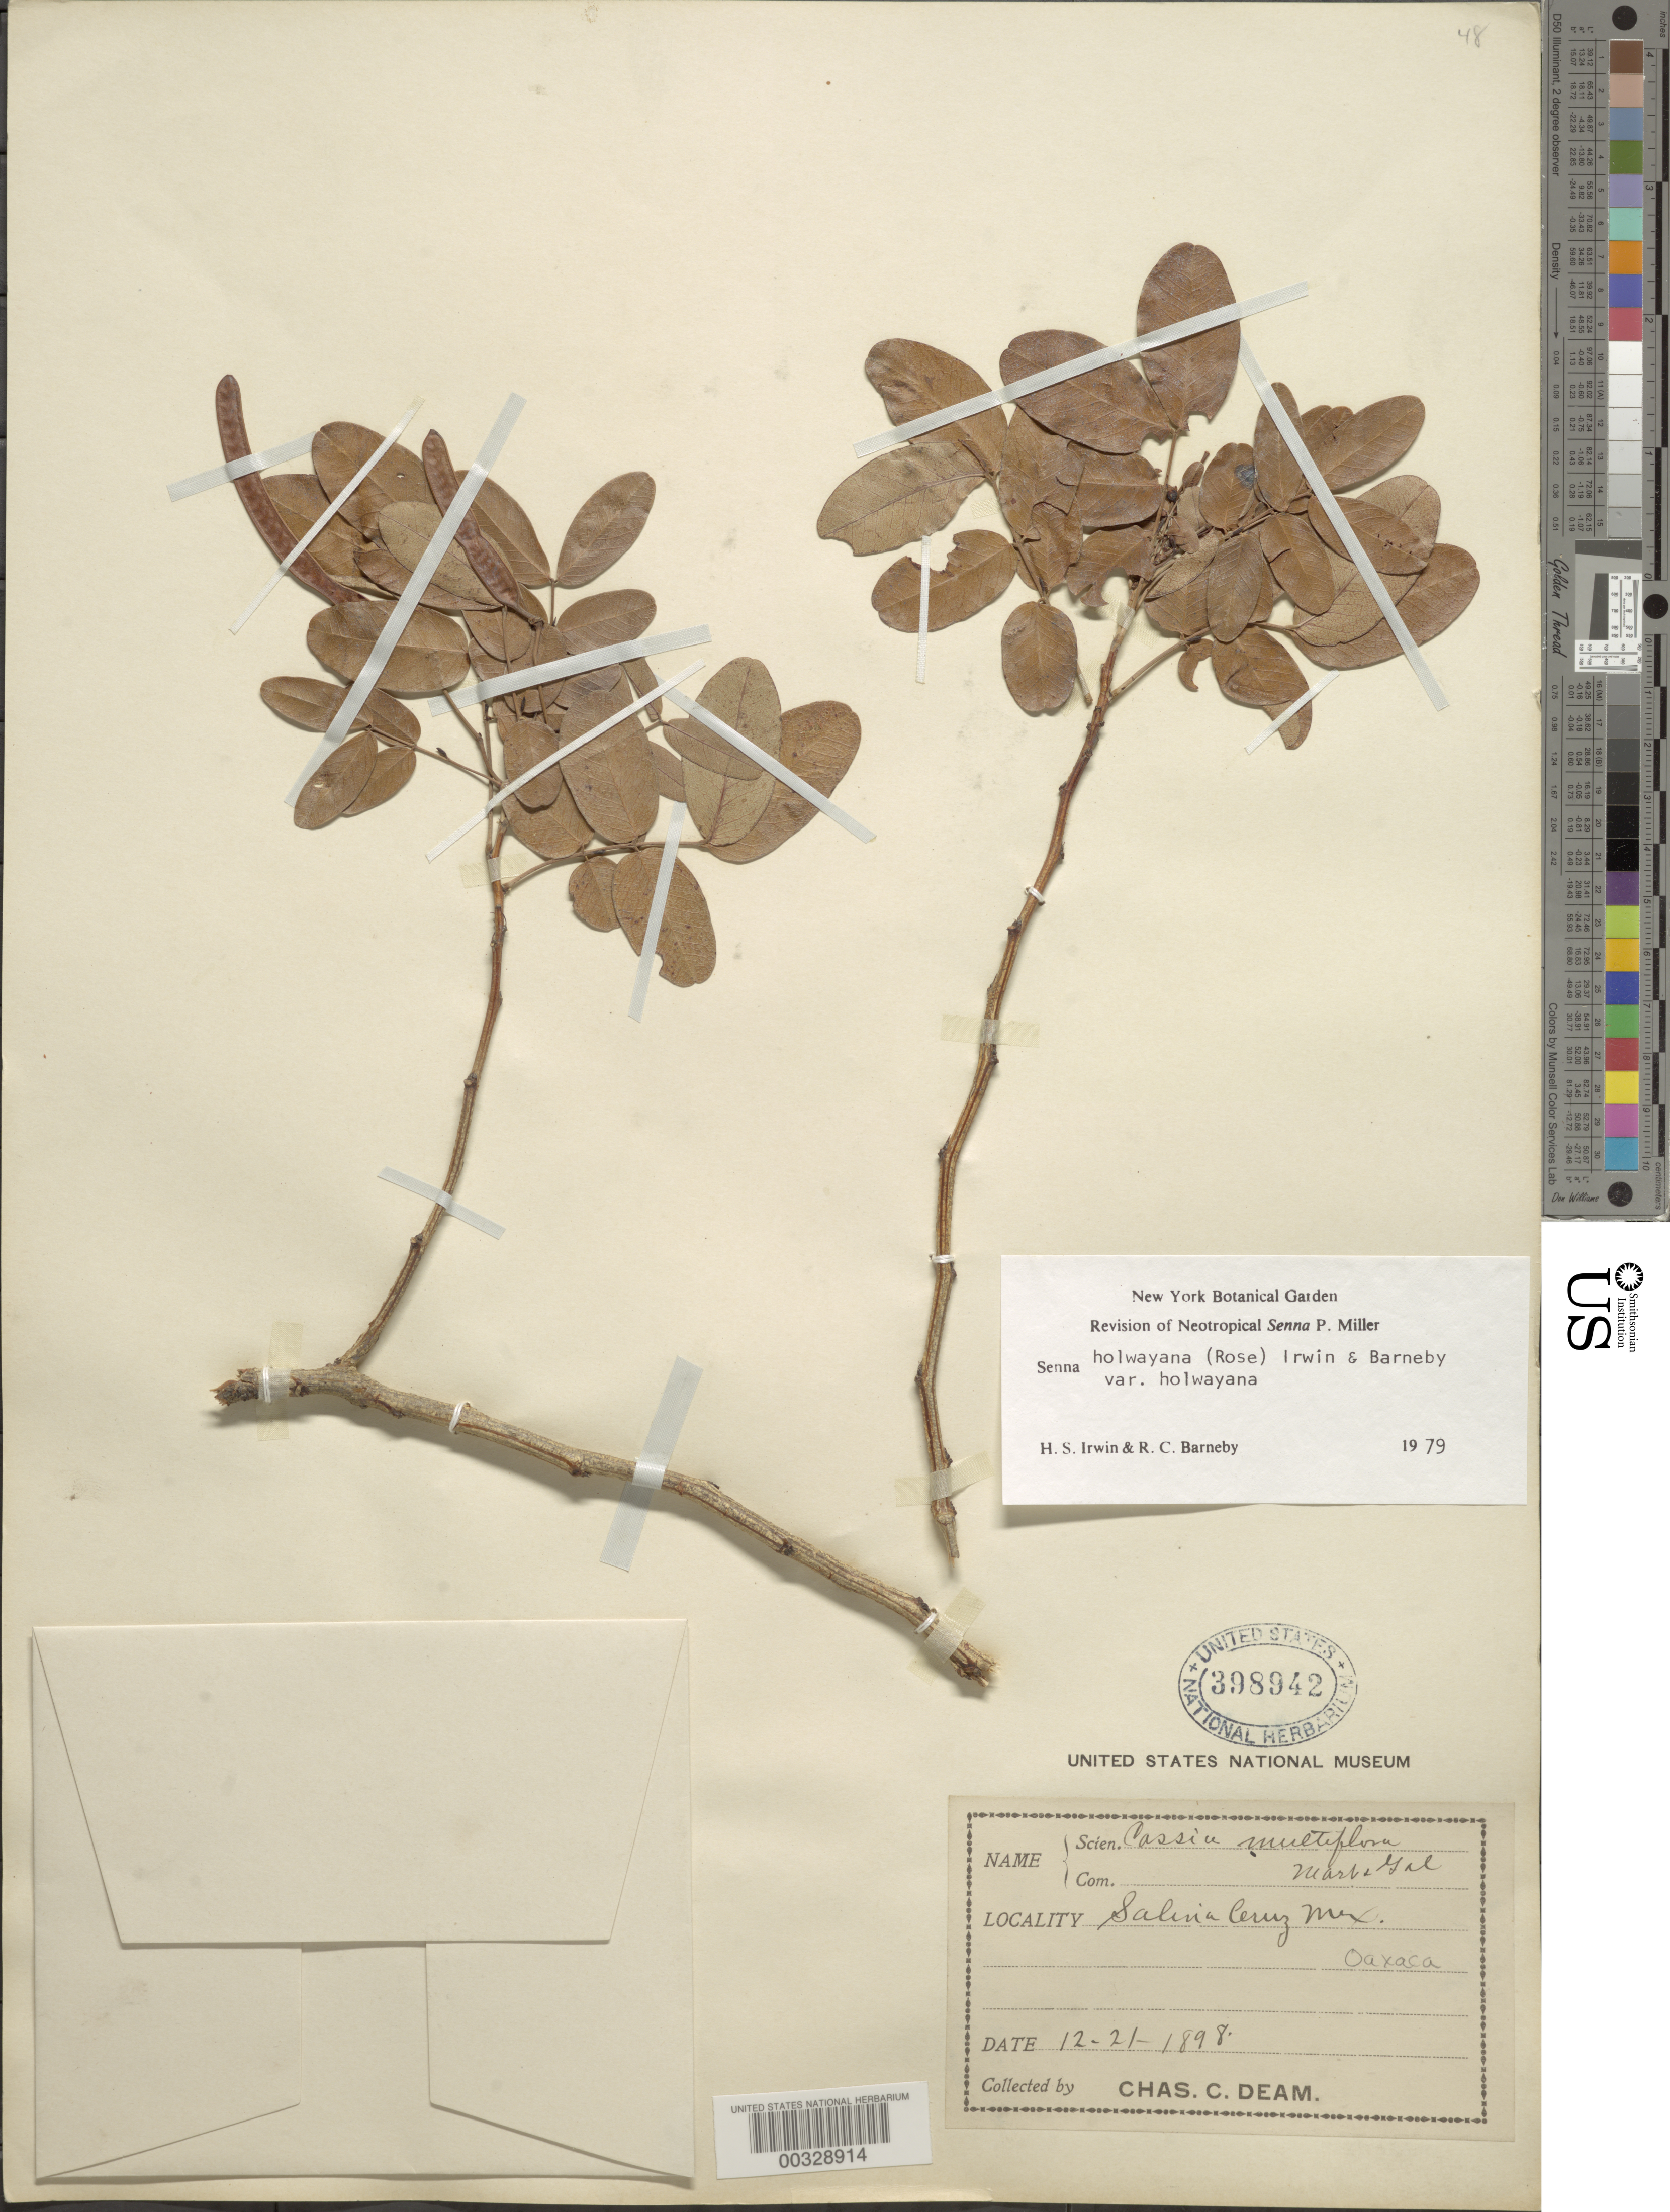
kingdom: Plantae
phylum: Tracheophyta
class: Magnoliopsida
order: Fabales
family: Fabaceae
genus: Senna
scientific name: Senna holwayana var. holwayana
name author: (Rose) H.S. Irwin & Barneby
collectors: C. C. Deam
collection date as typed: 21 Dec 1898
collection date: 1898-12-21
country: Mexico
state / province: Oaxaca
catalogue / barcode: US 398942